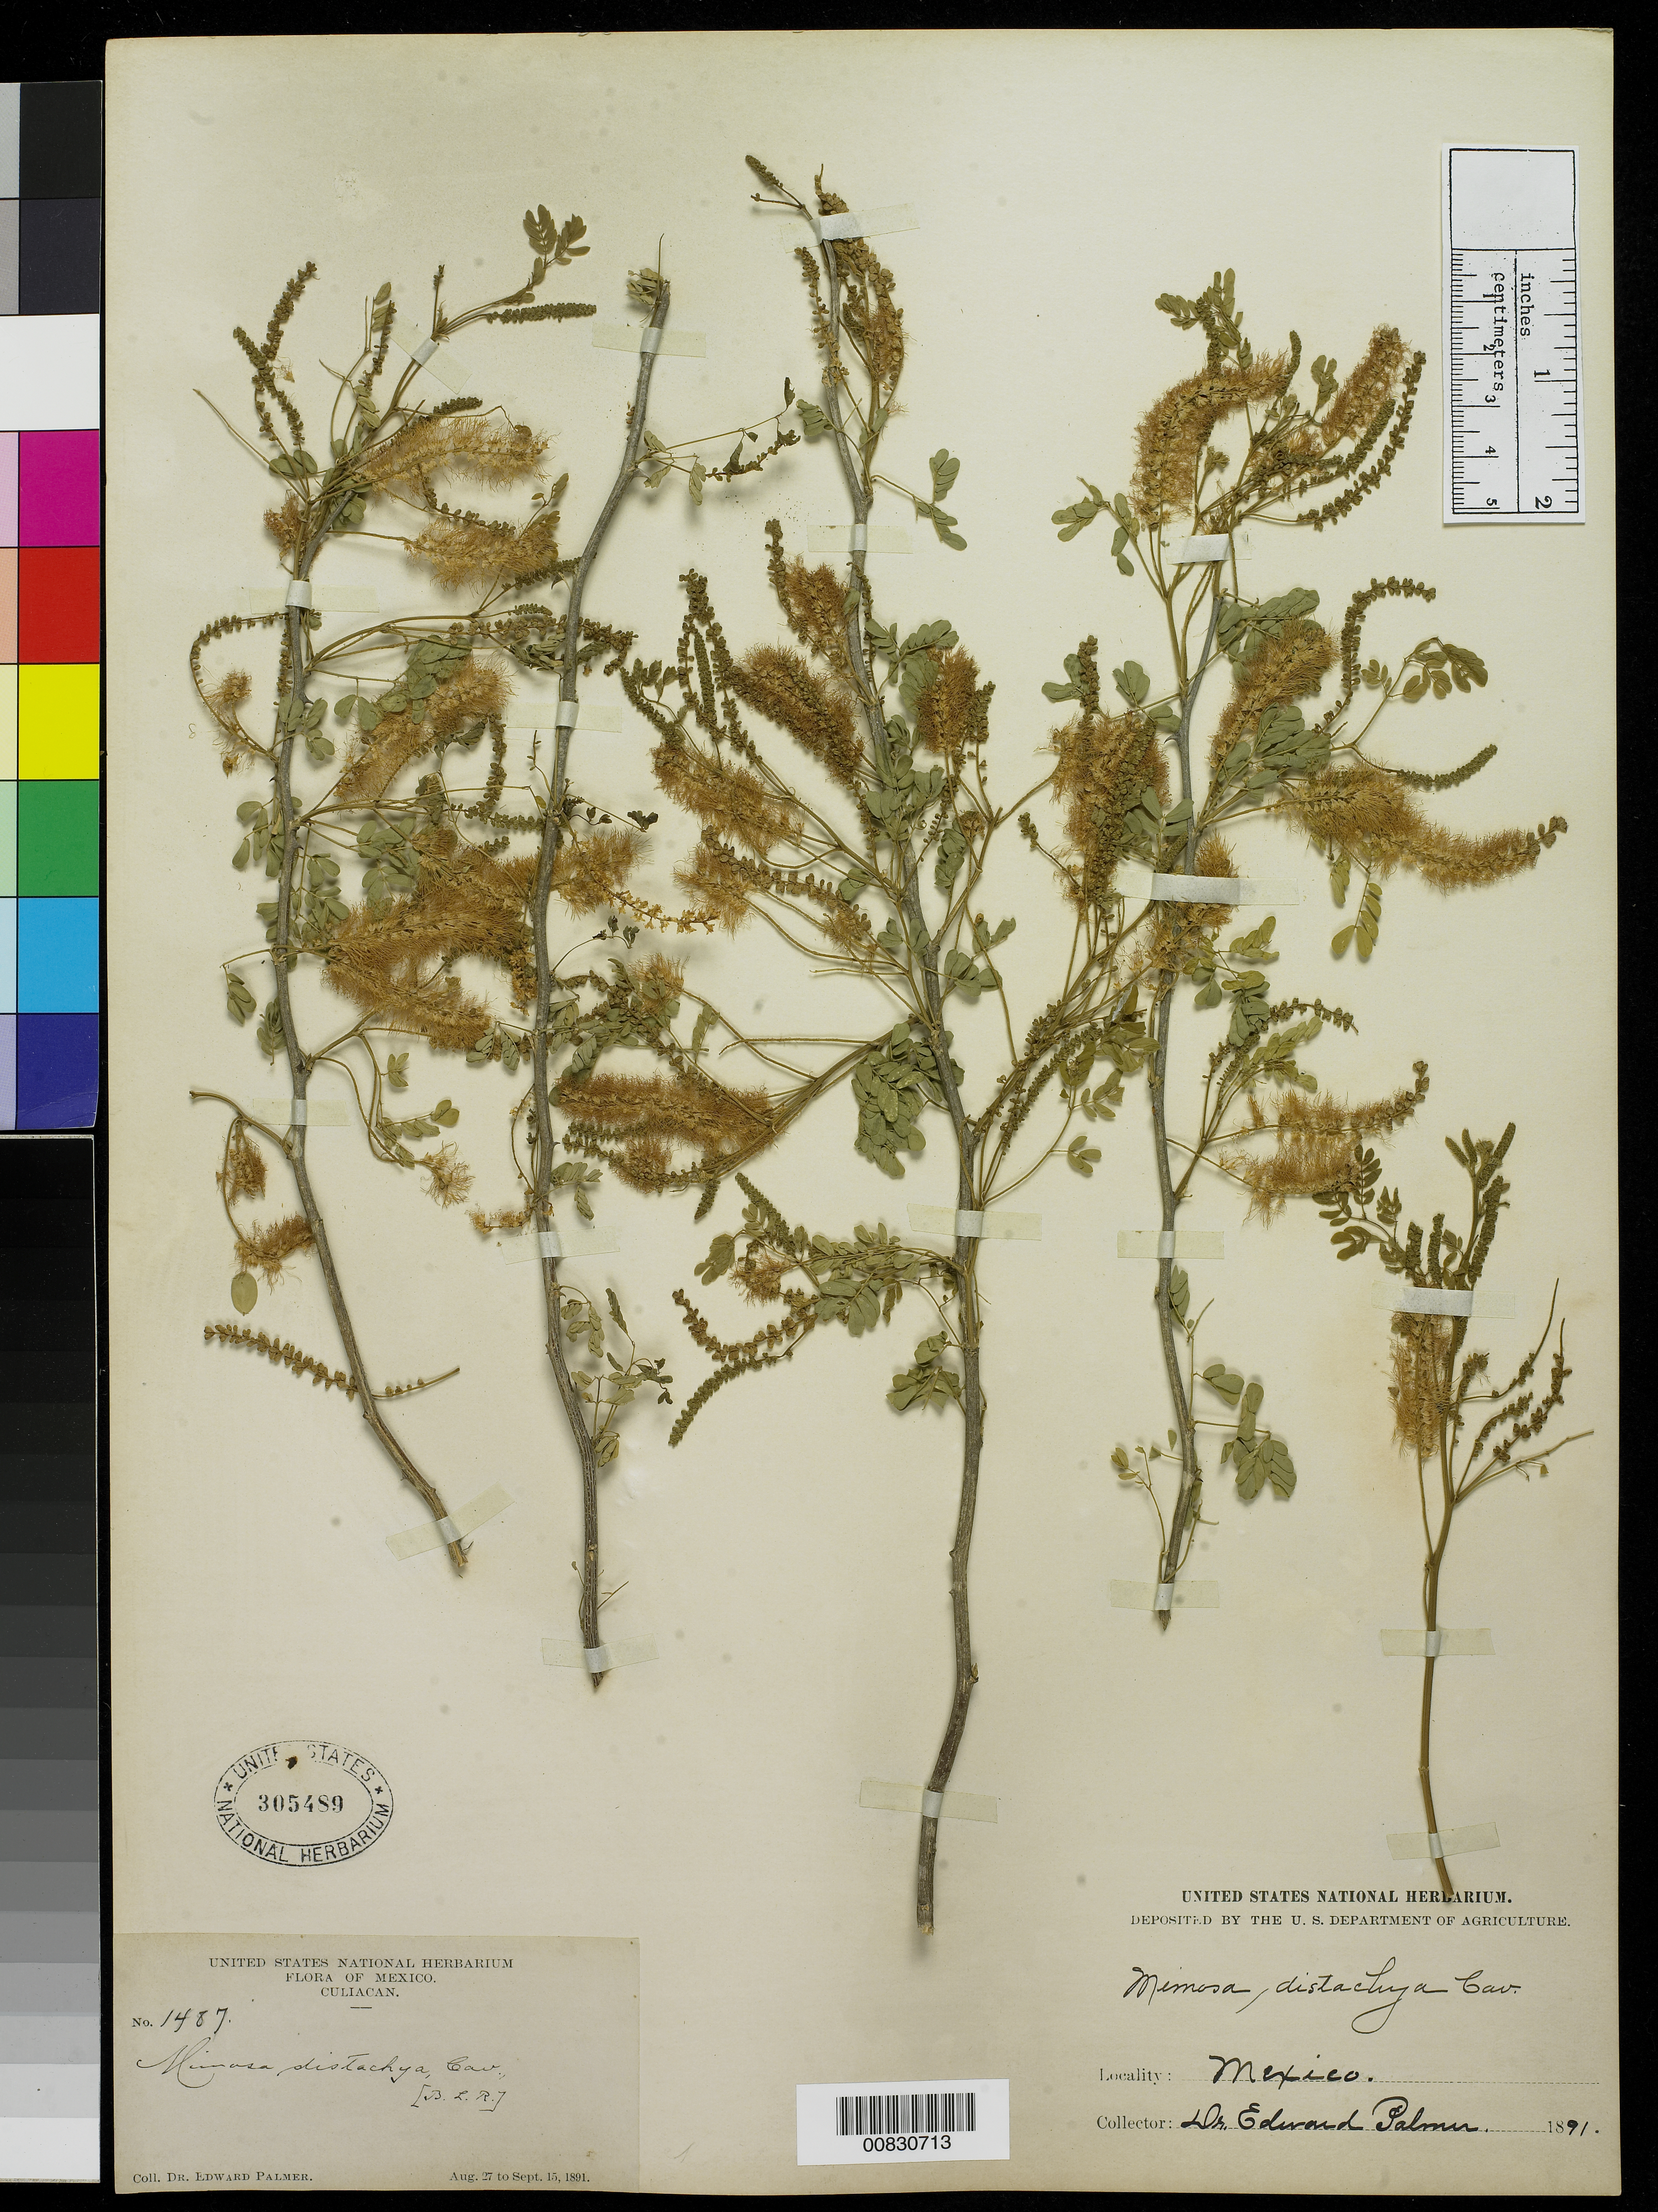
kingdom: Plantae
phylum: Tracheophyta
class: Magnoliopsida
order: Fabales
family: Fabaceae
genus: Mimosa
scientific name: Mimosa distachya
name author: Cav.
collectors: E. Palmer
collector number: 1487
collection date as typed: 27 Aug 1891 to 15 Sep 1891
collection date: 1891-08-27/1891-09-15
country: Mexico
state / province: Sinaloa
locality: Culiacan, Sinaloa.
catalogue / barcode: US 305489